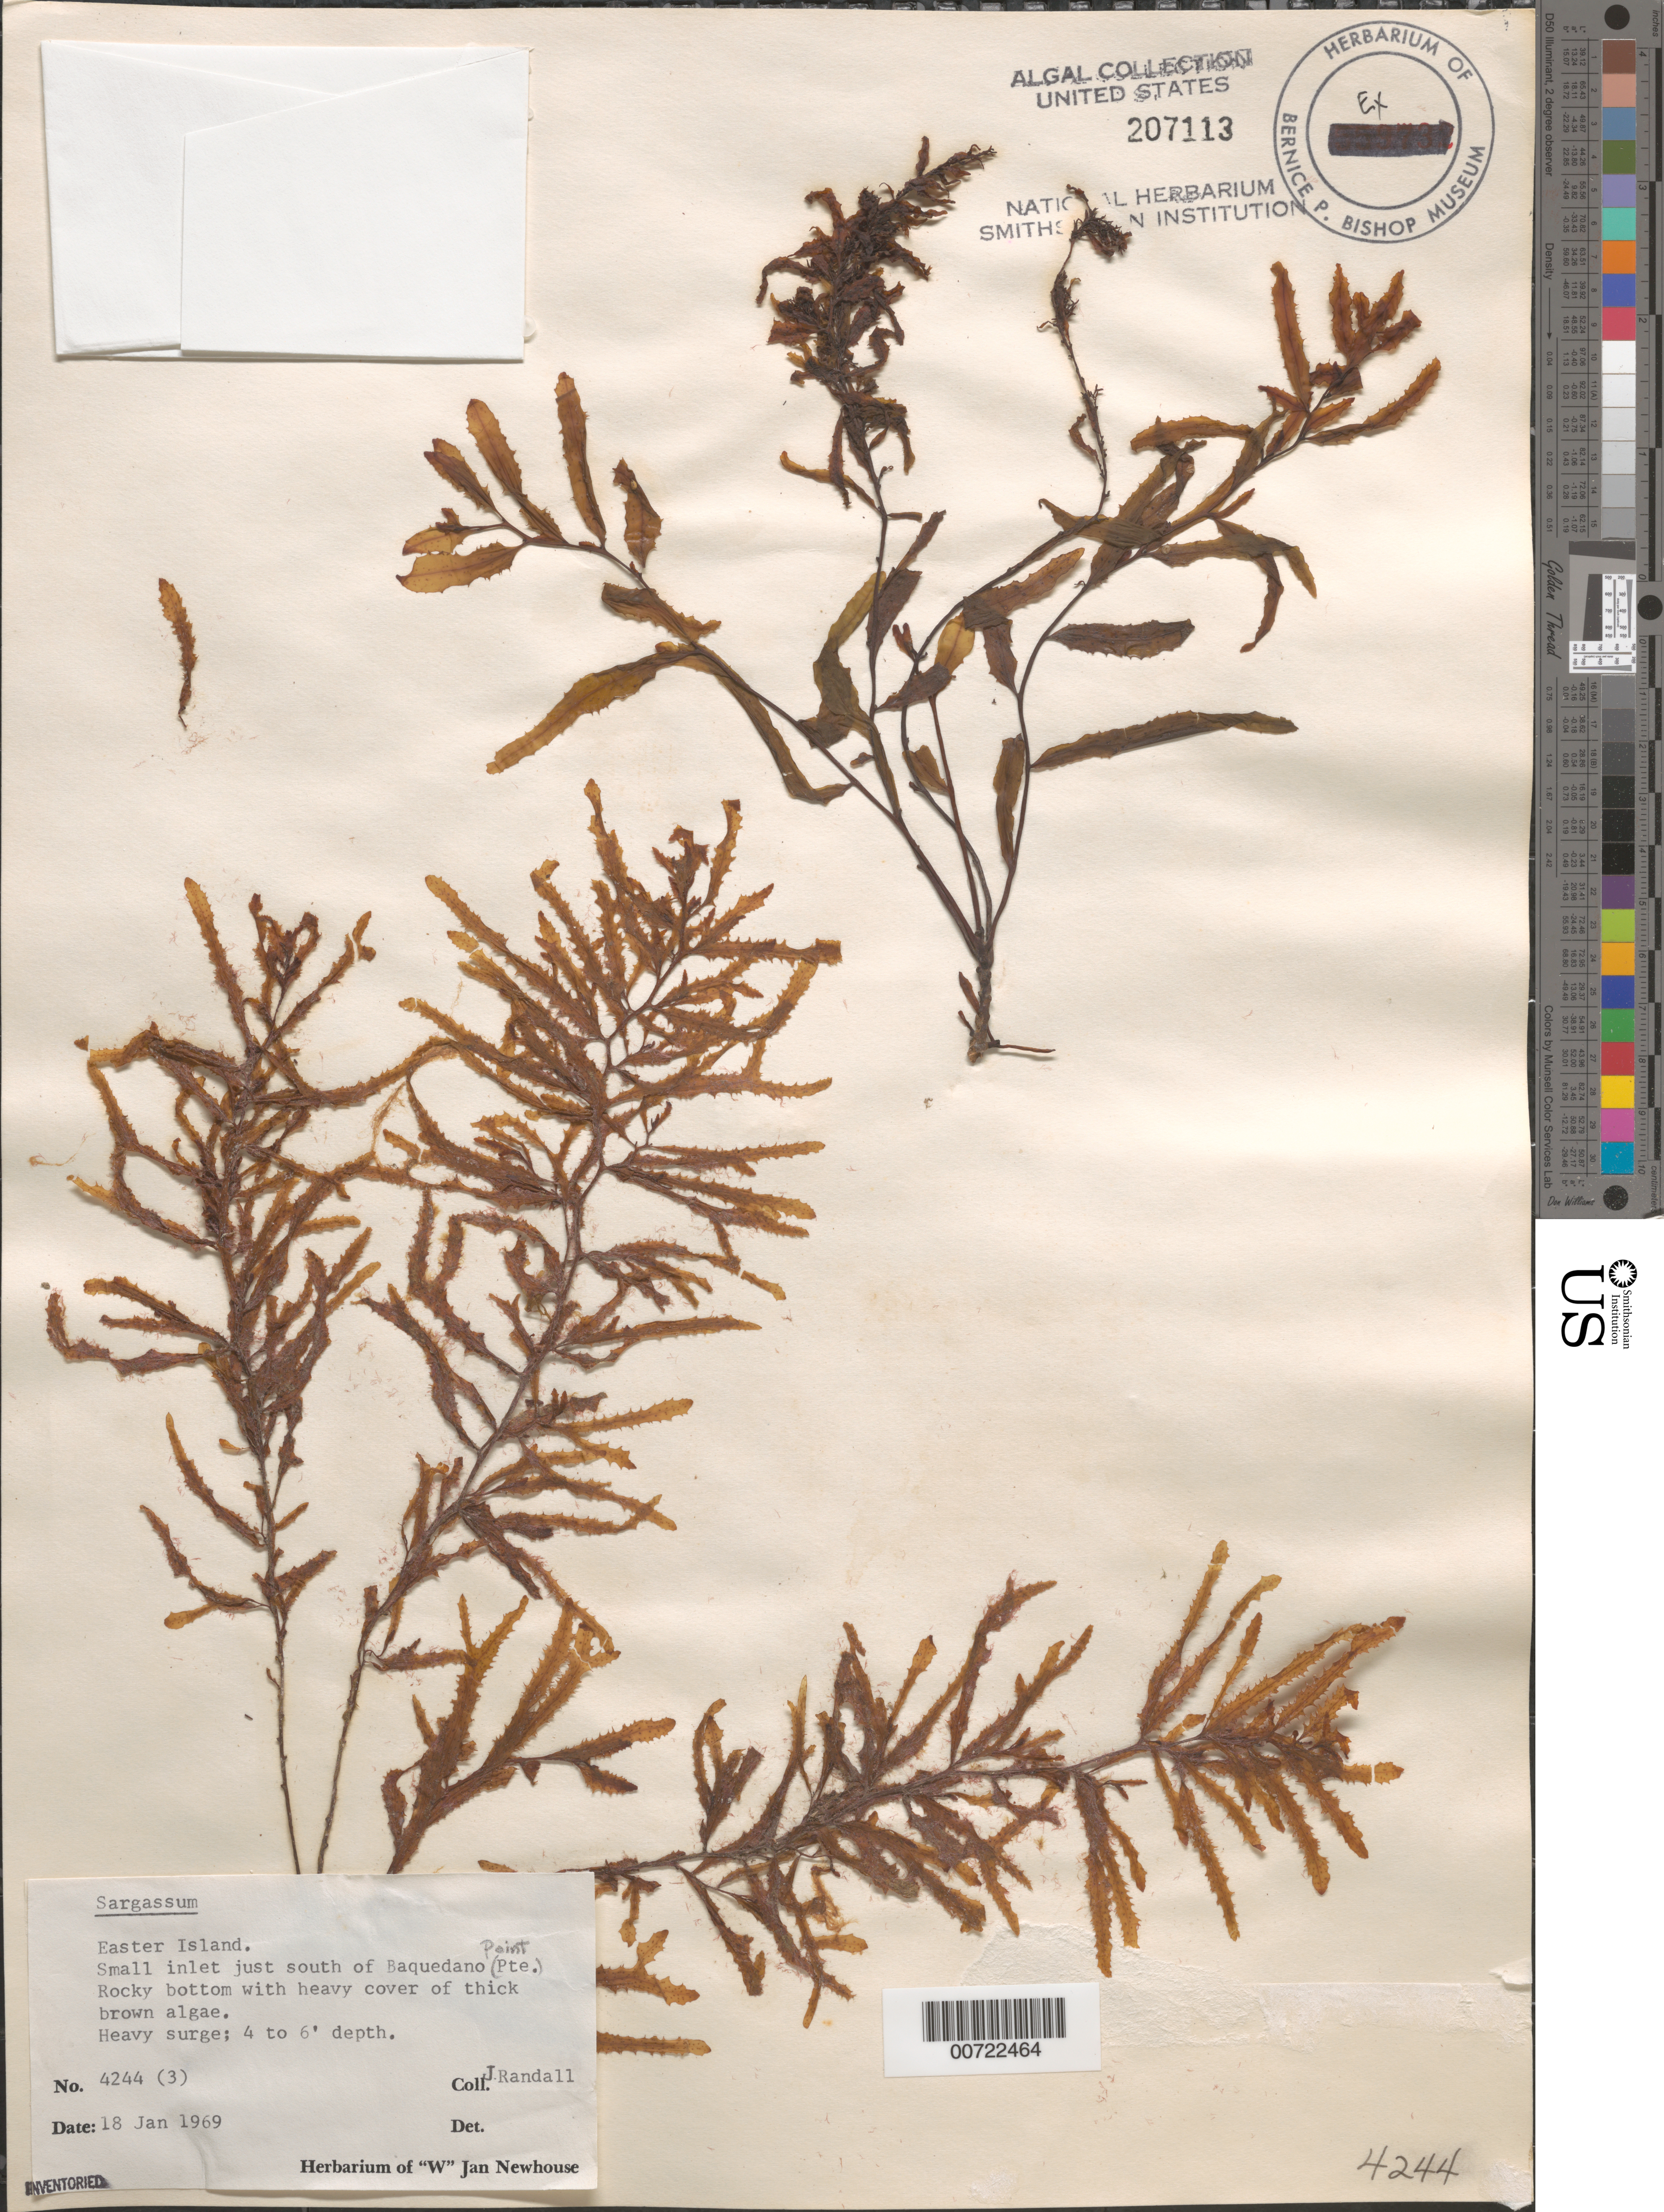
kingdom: Chromista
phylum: Ochrophyta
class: Phaeophyceae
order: Fucales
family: Sargassaceae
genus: Sargassum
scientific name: Sargassum sp.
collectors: J. Randall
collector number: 4244 (3)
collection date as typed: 18 Jan 1969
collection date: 1969-01-18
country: Chile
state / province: Valparaíso (V)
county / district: Isla de Pascua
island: Pascua [Easter]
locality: Small islet (inlet?) just south of Baquedano Point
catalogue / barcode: US 207113